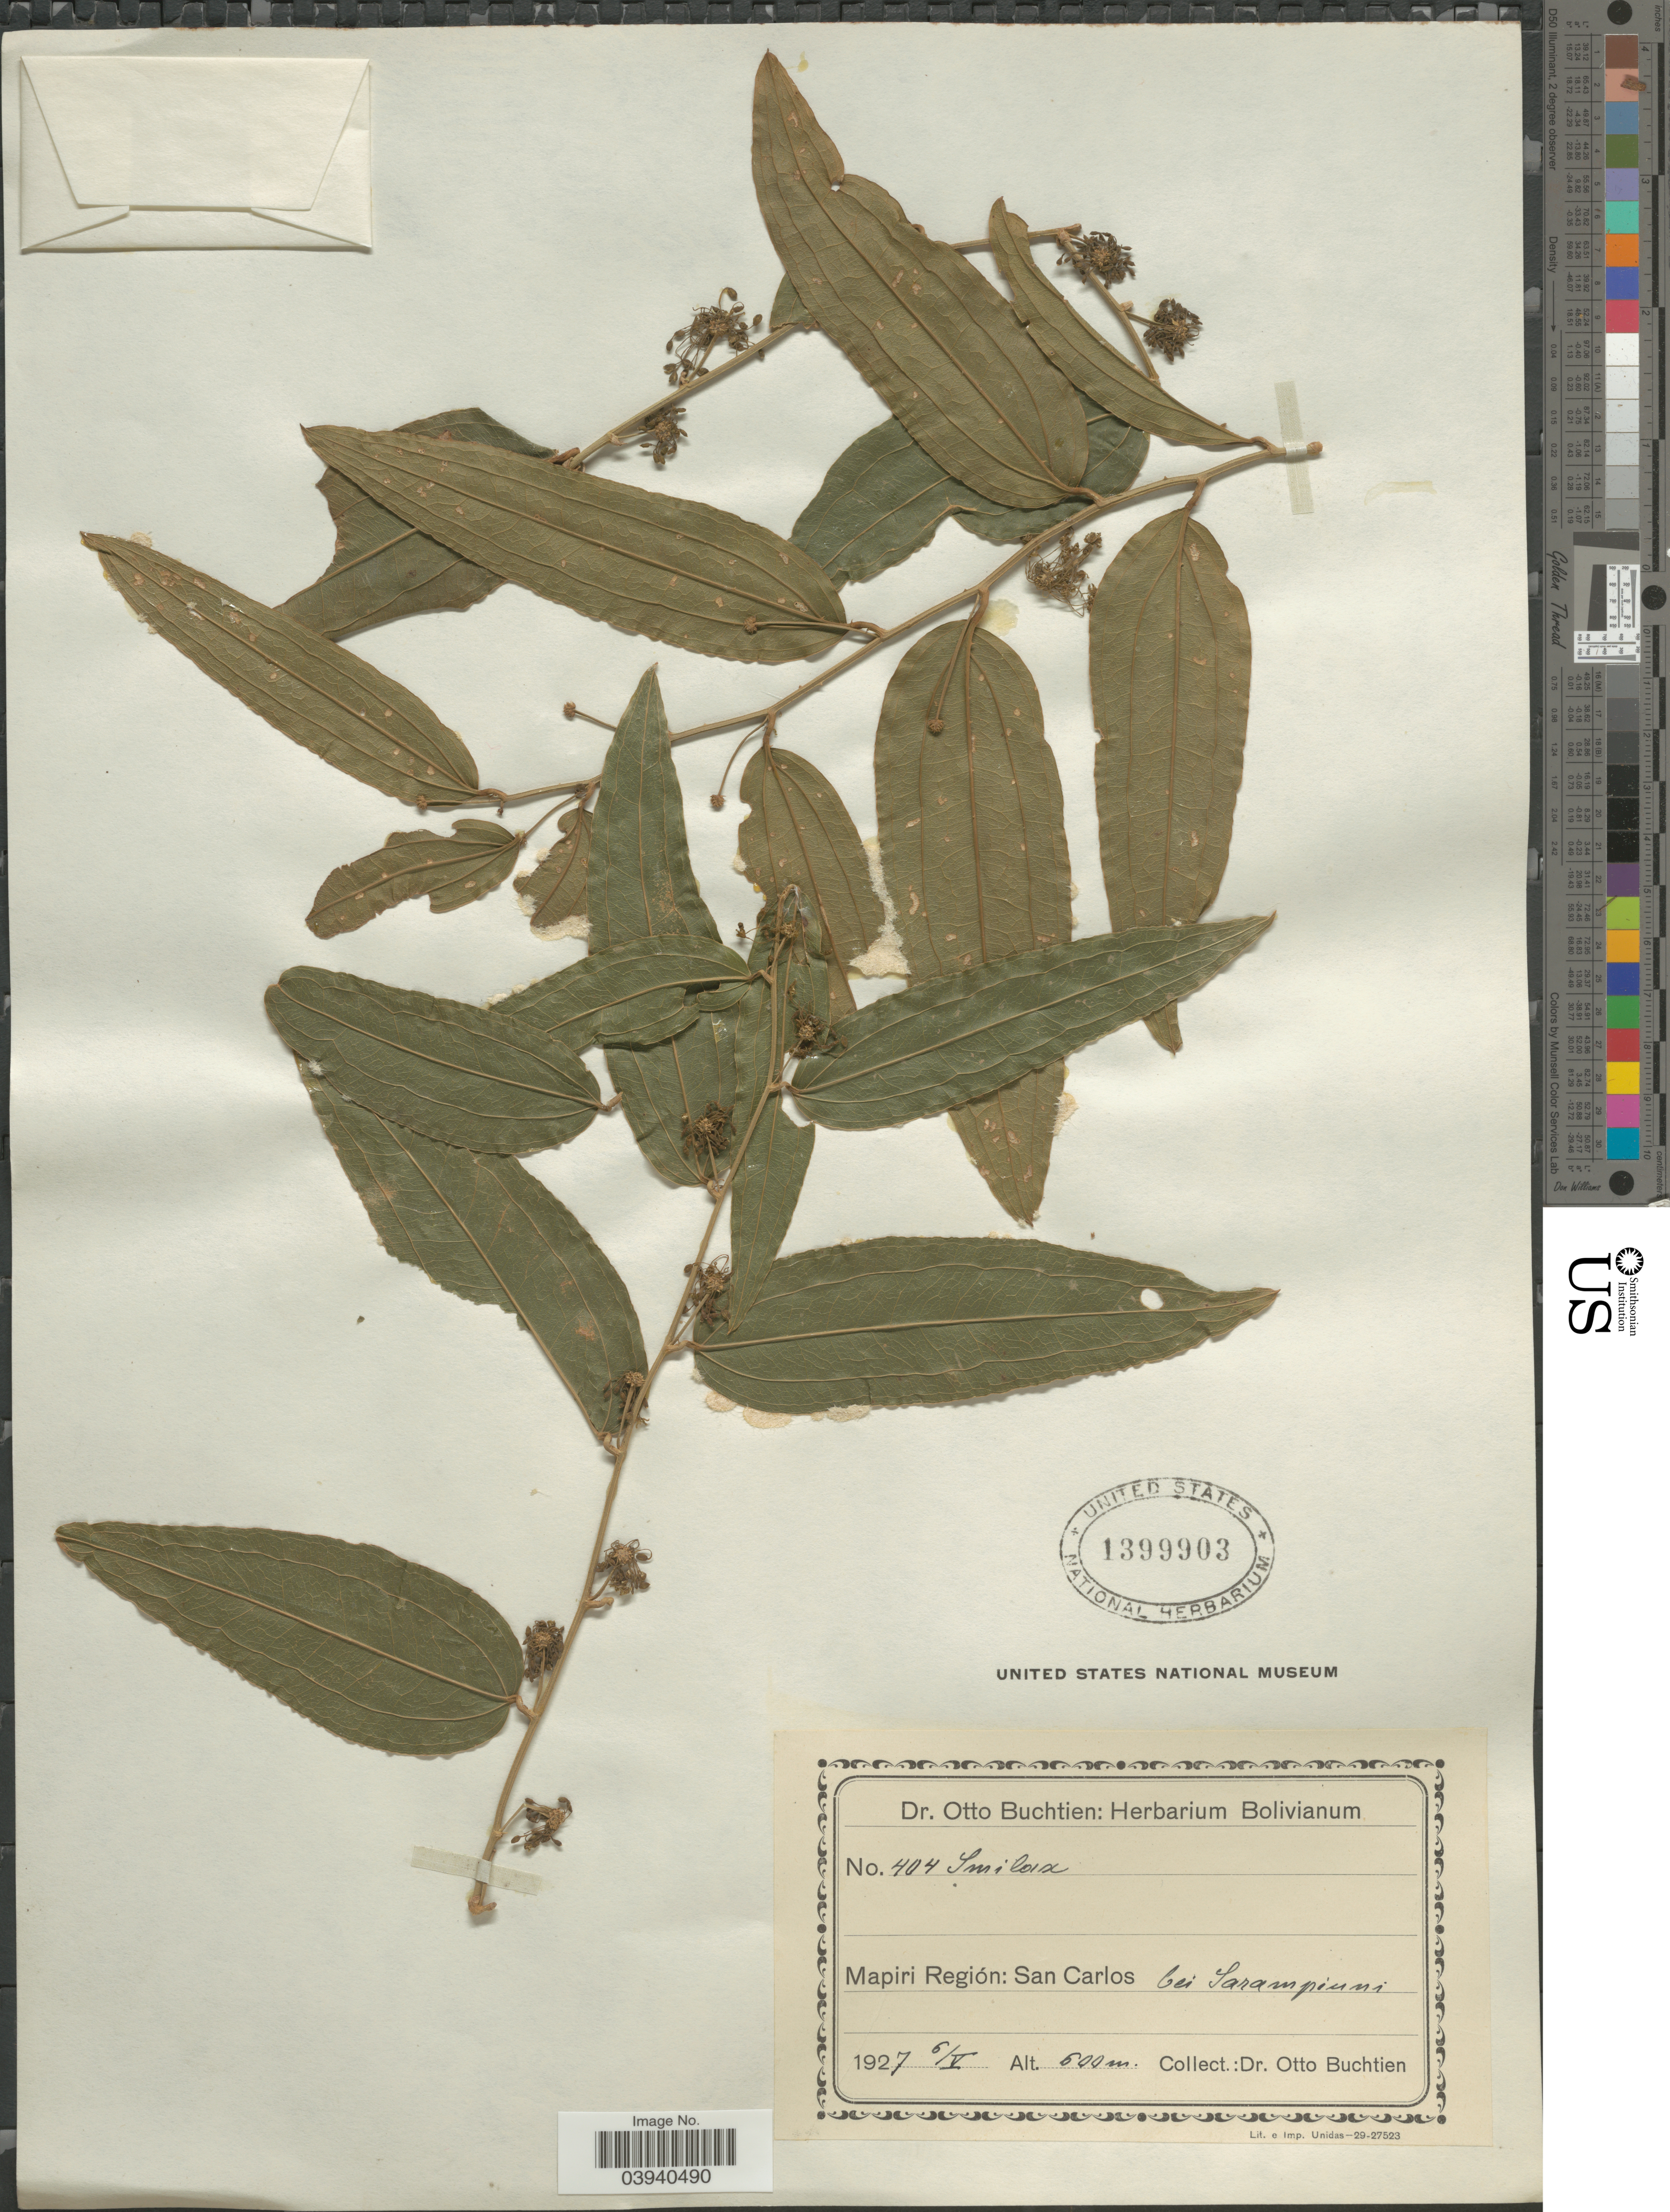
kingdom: Plantae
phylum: Tracheophyta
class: Liliopsida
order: Liliales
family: Smilacaceae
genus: Smilax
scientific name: Smilax sp.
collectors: O. Buchtien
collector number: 404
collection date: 1927-05-06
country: Bolivia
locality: Mapiri Región: San Carlos bei Sarampiuni.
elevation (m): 600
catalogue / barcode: US 1399903